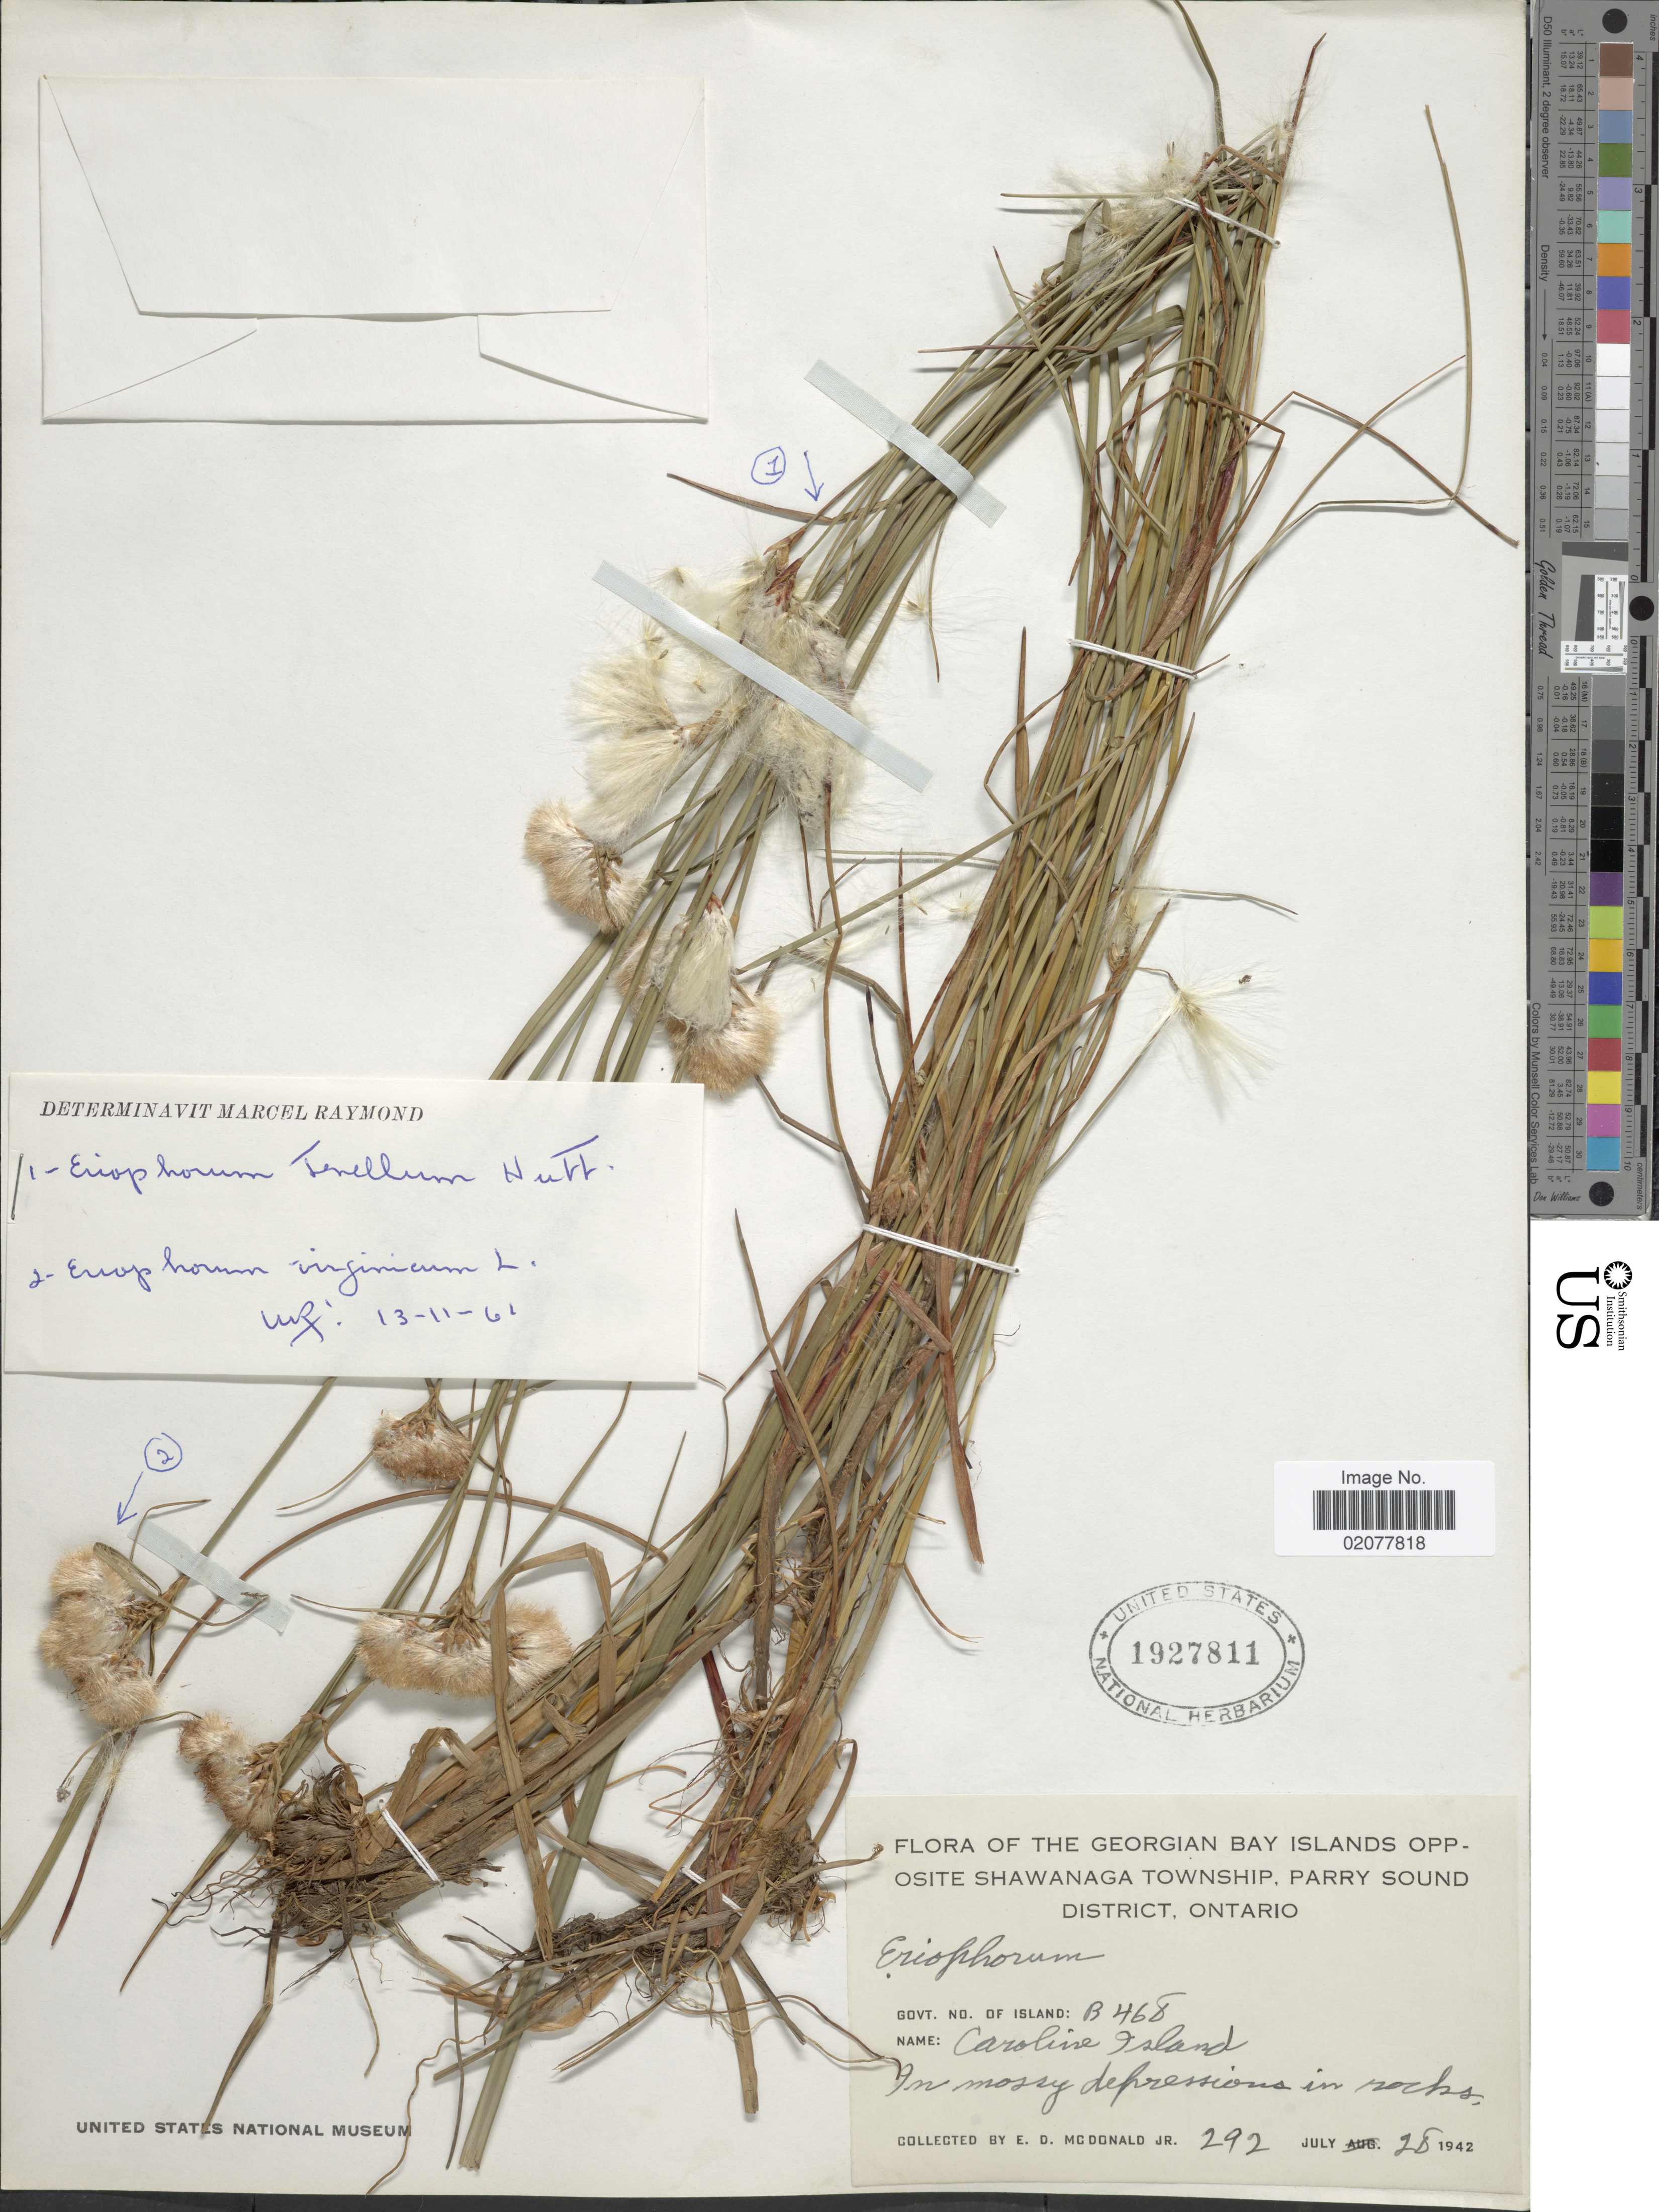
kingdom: Plantae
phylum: Tracheophyta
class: Liliopsida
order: Poales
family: Cyperaceae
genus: Eriophorum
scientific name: Eriophorum tenellum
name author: Nutt.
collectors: E. D. McDonald Jr.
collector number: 292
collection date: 1942-07-28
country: Canada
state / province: Ontario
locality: Georgian Bay Islands opposite Shawanaga Township, Parry Sound District, Ontario. Govt. No, of Island: B 468. Caroline Island.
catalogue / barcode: US 1927811